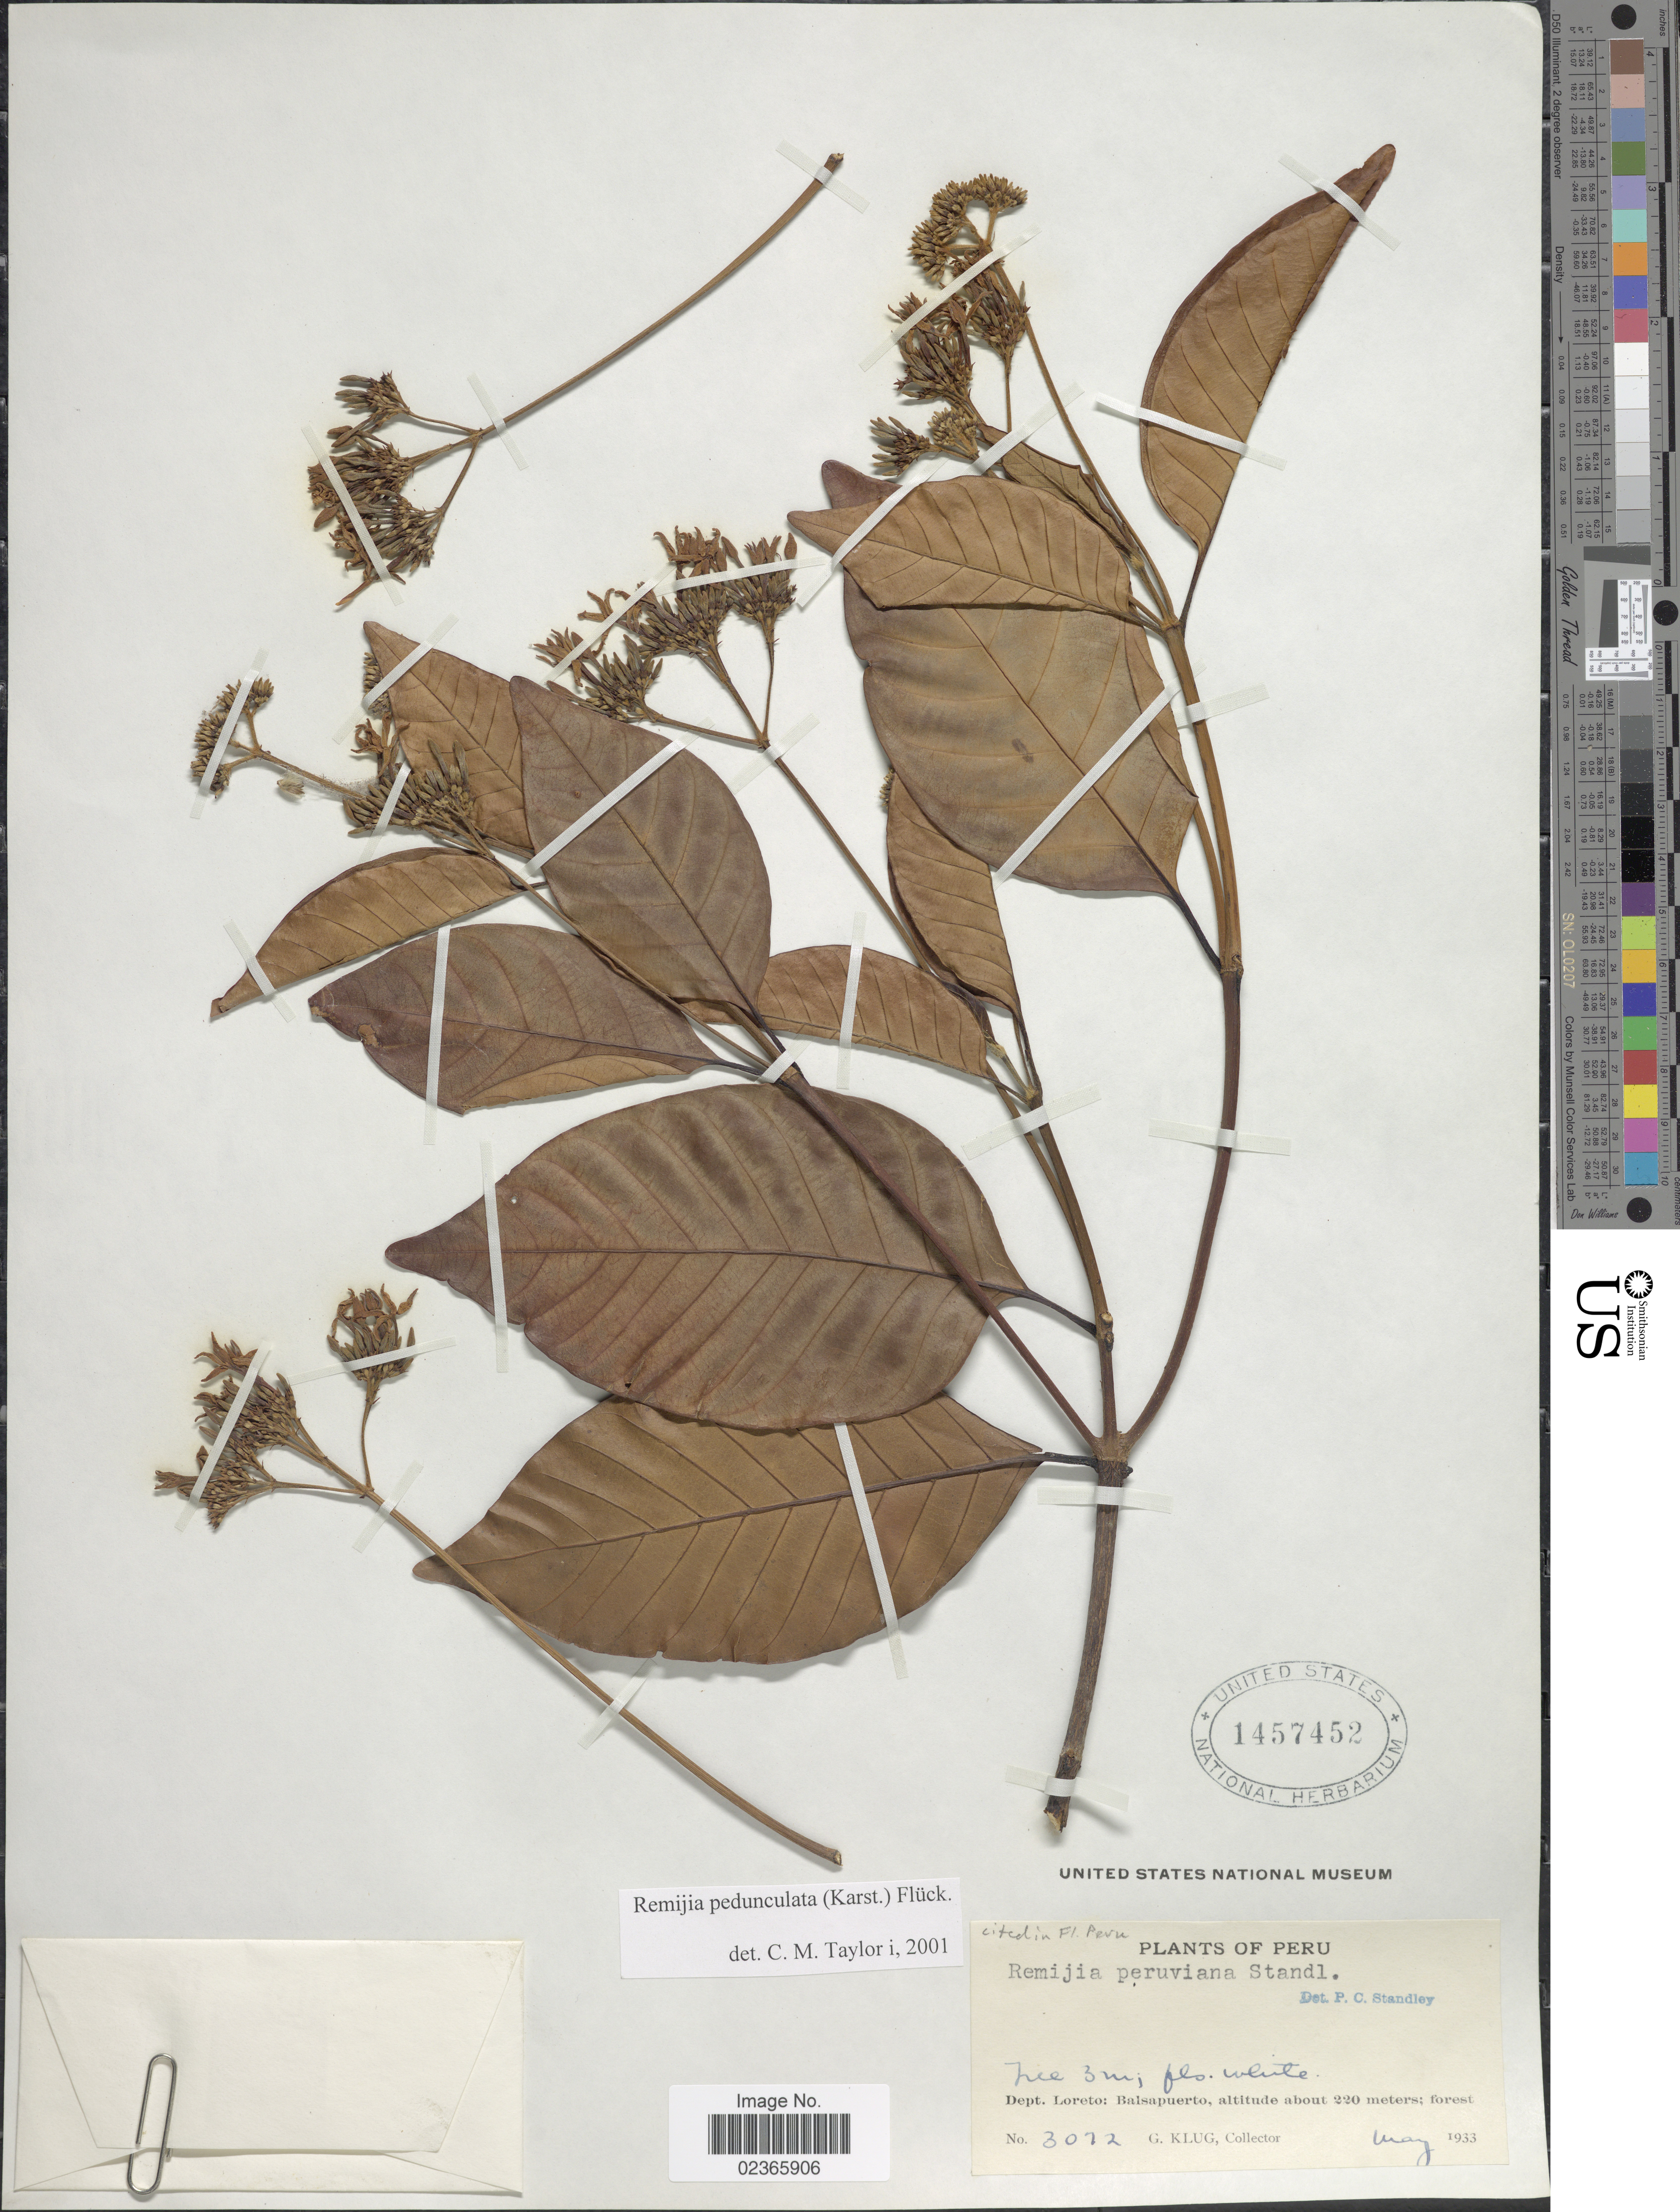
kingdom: Plantae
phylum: Tracheophyta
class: Magnoliopsida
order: Gentianales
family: Rubiaceae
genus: Remijia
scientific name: Remijia pedunculata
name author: (H. Karst.) Fluck.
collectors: G. Klug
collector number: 3072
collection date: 1933-05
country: Peru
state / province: Loreto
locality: Balsapuerto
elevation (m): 220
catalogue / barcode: US 1457452